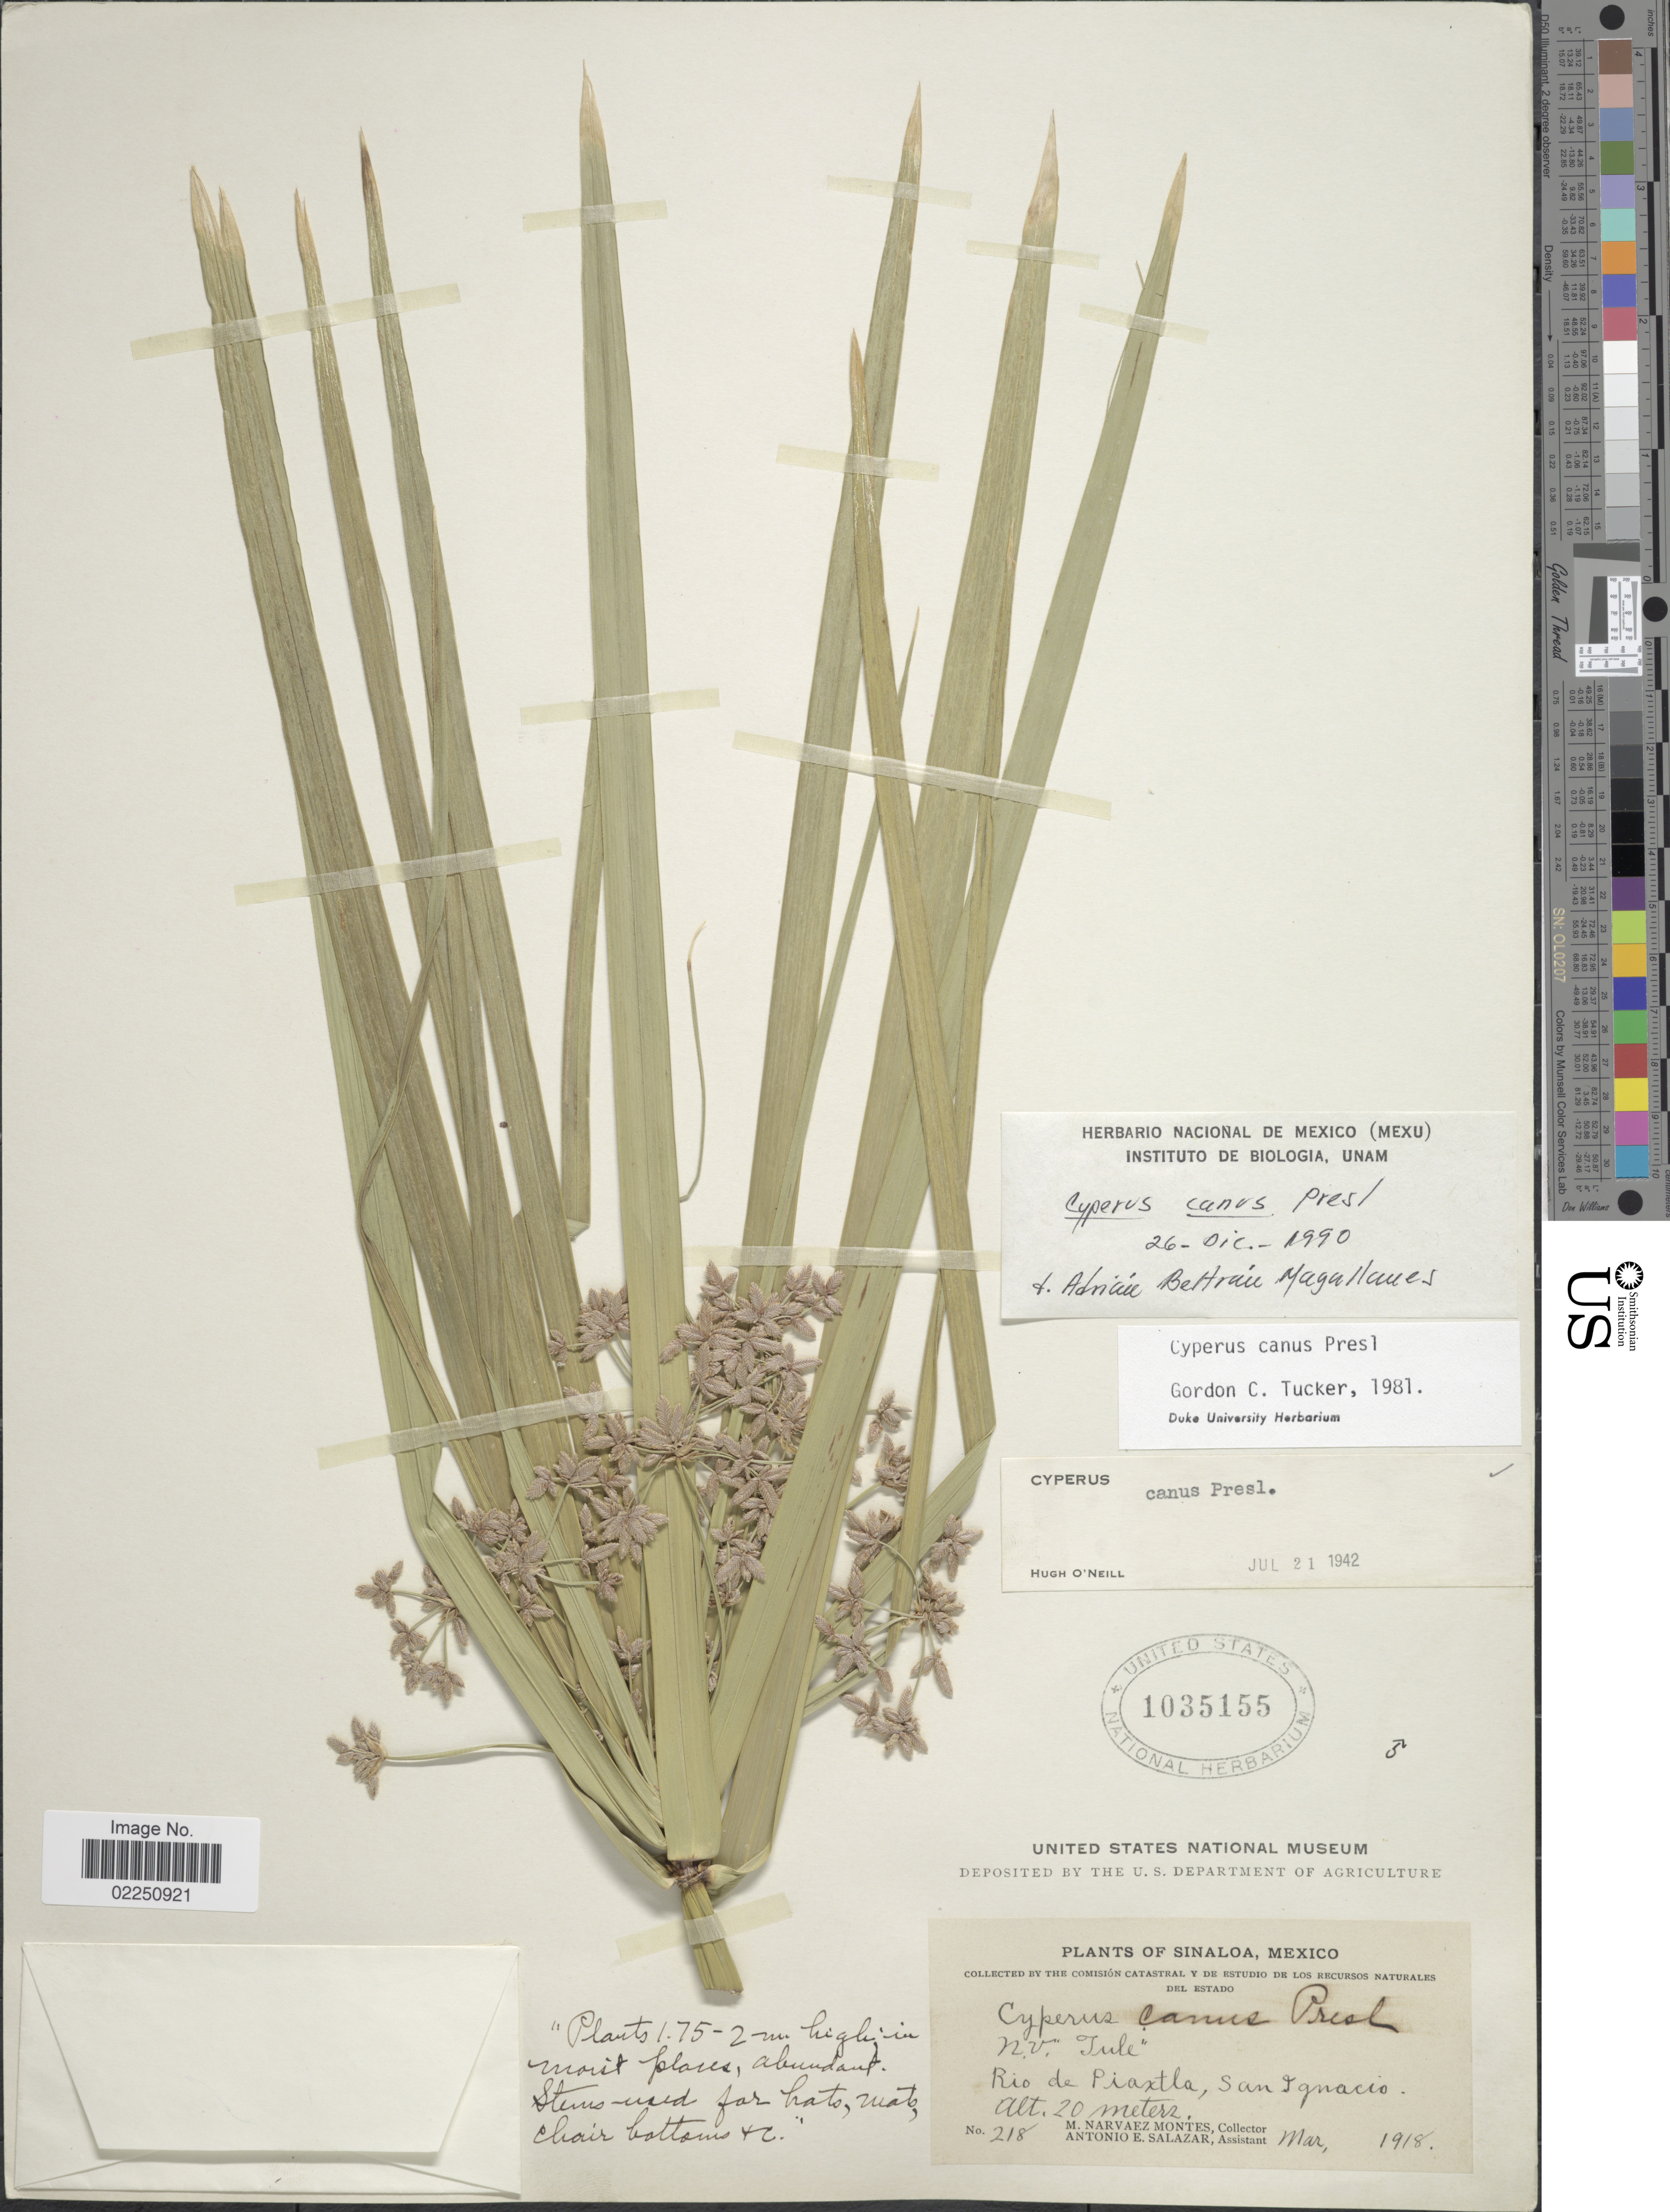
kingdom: Plantae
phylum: Tracheophyta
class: Liliopsida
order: Poales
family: Cyperaceae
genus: Cyperus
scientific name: Cyperus canus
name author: J. Presl & C. Presl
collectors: M. Navarez Montes & A. E. Salazar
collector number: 218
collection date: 1918-03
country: Mexico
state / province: Sinaloa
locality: Rio de Piaxtla, San Ignacio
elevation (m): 20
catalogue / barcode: US 1035155